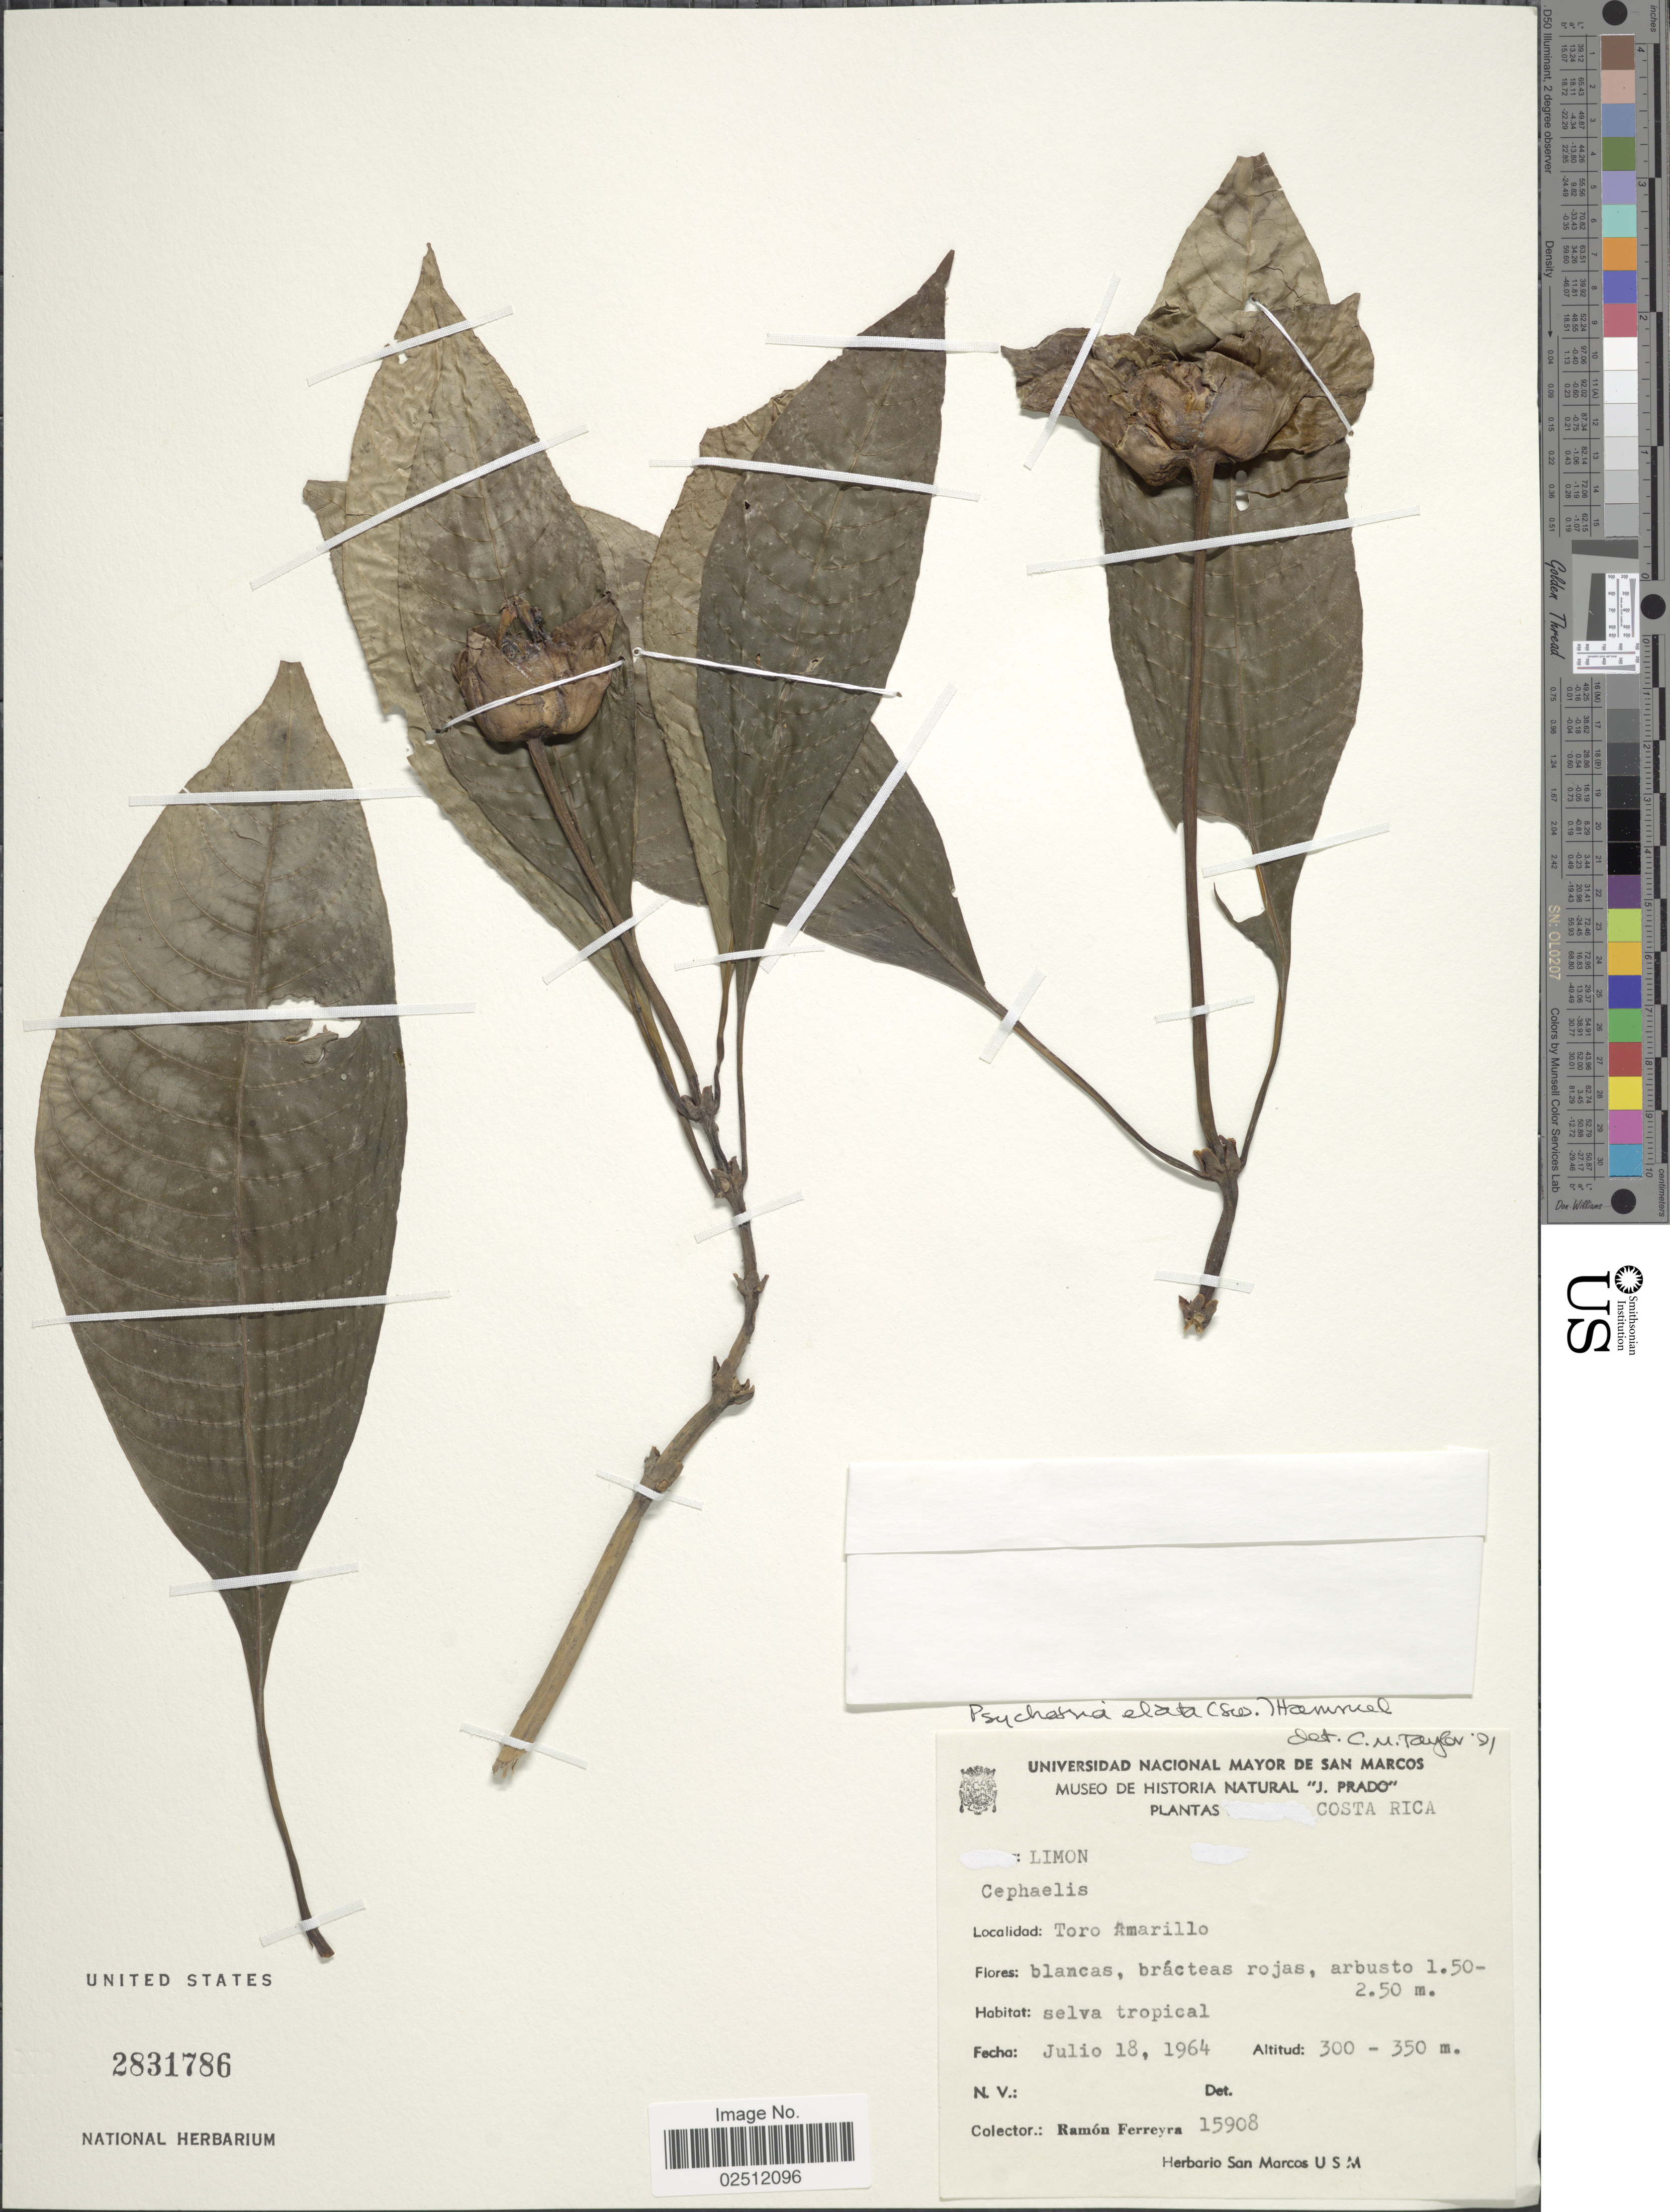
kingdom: Plantae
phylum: Tracheophyta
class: Magnoliopsida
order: Gentianales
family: Rubiaceae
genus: Psychotria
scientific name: Psychotria elata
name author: (Sw.) Hammel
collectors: R. A. Ferreyra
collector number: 15908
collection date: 1964-07-18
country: Costa Rica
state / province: Limón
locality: Toro Amarillo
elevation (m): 300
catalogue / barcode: US 2831786